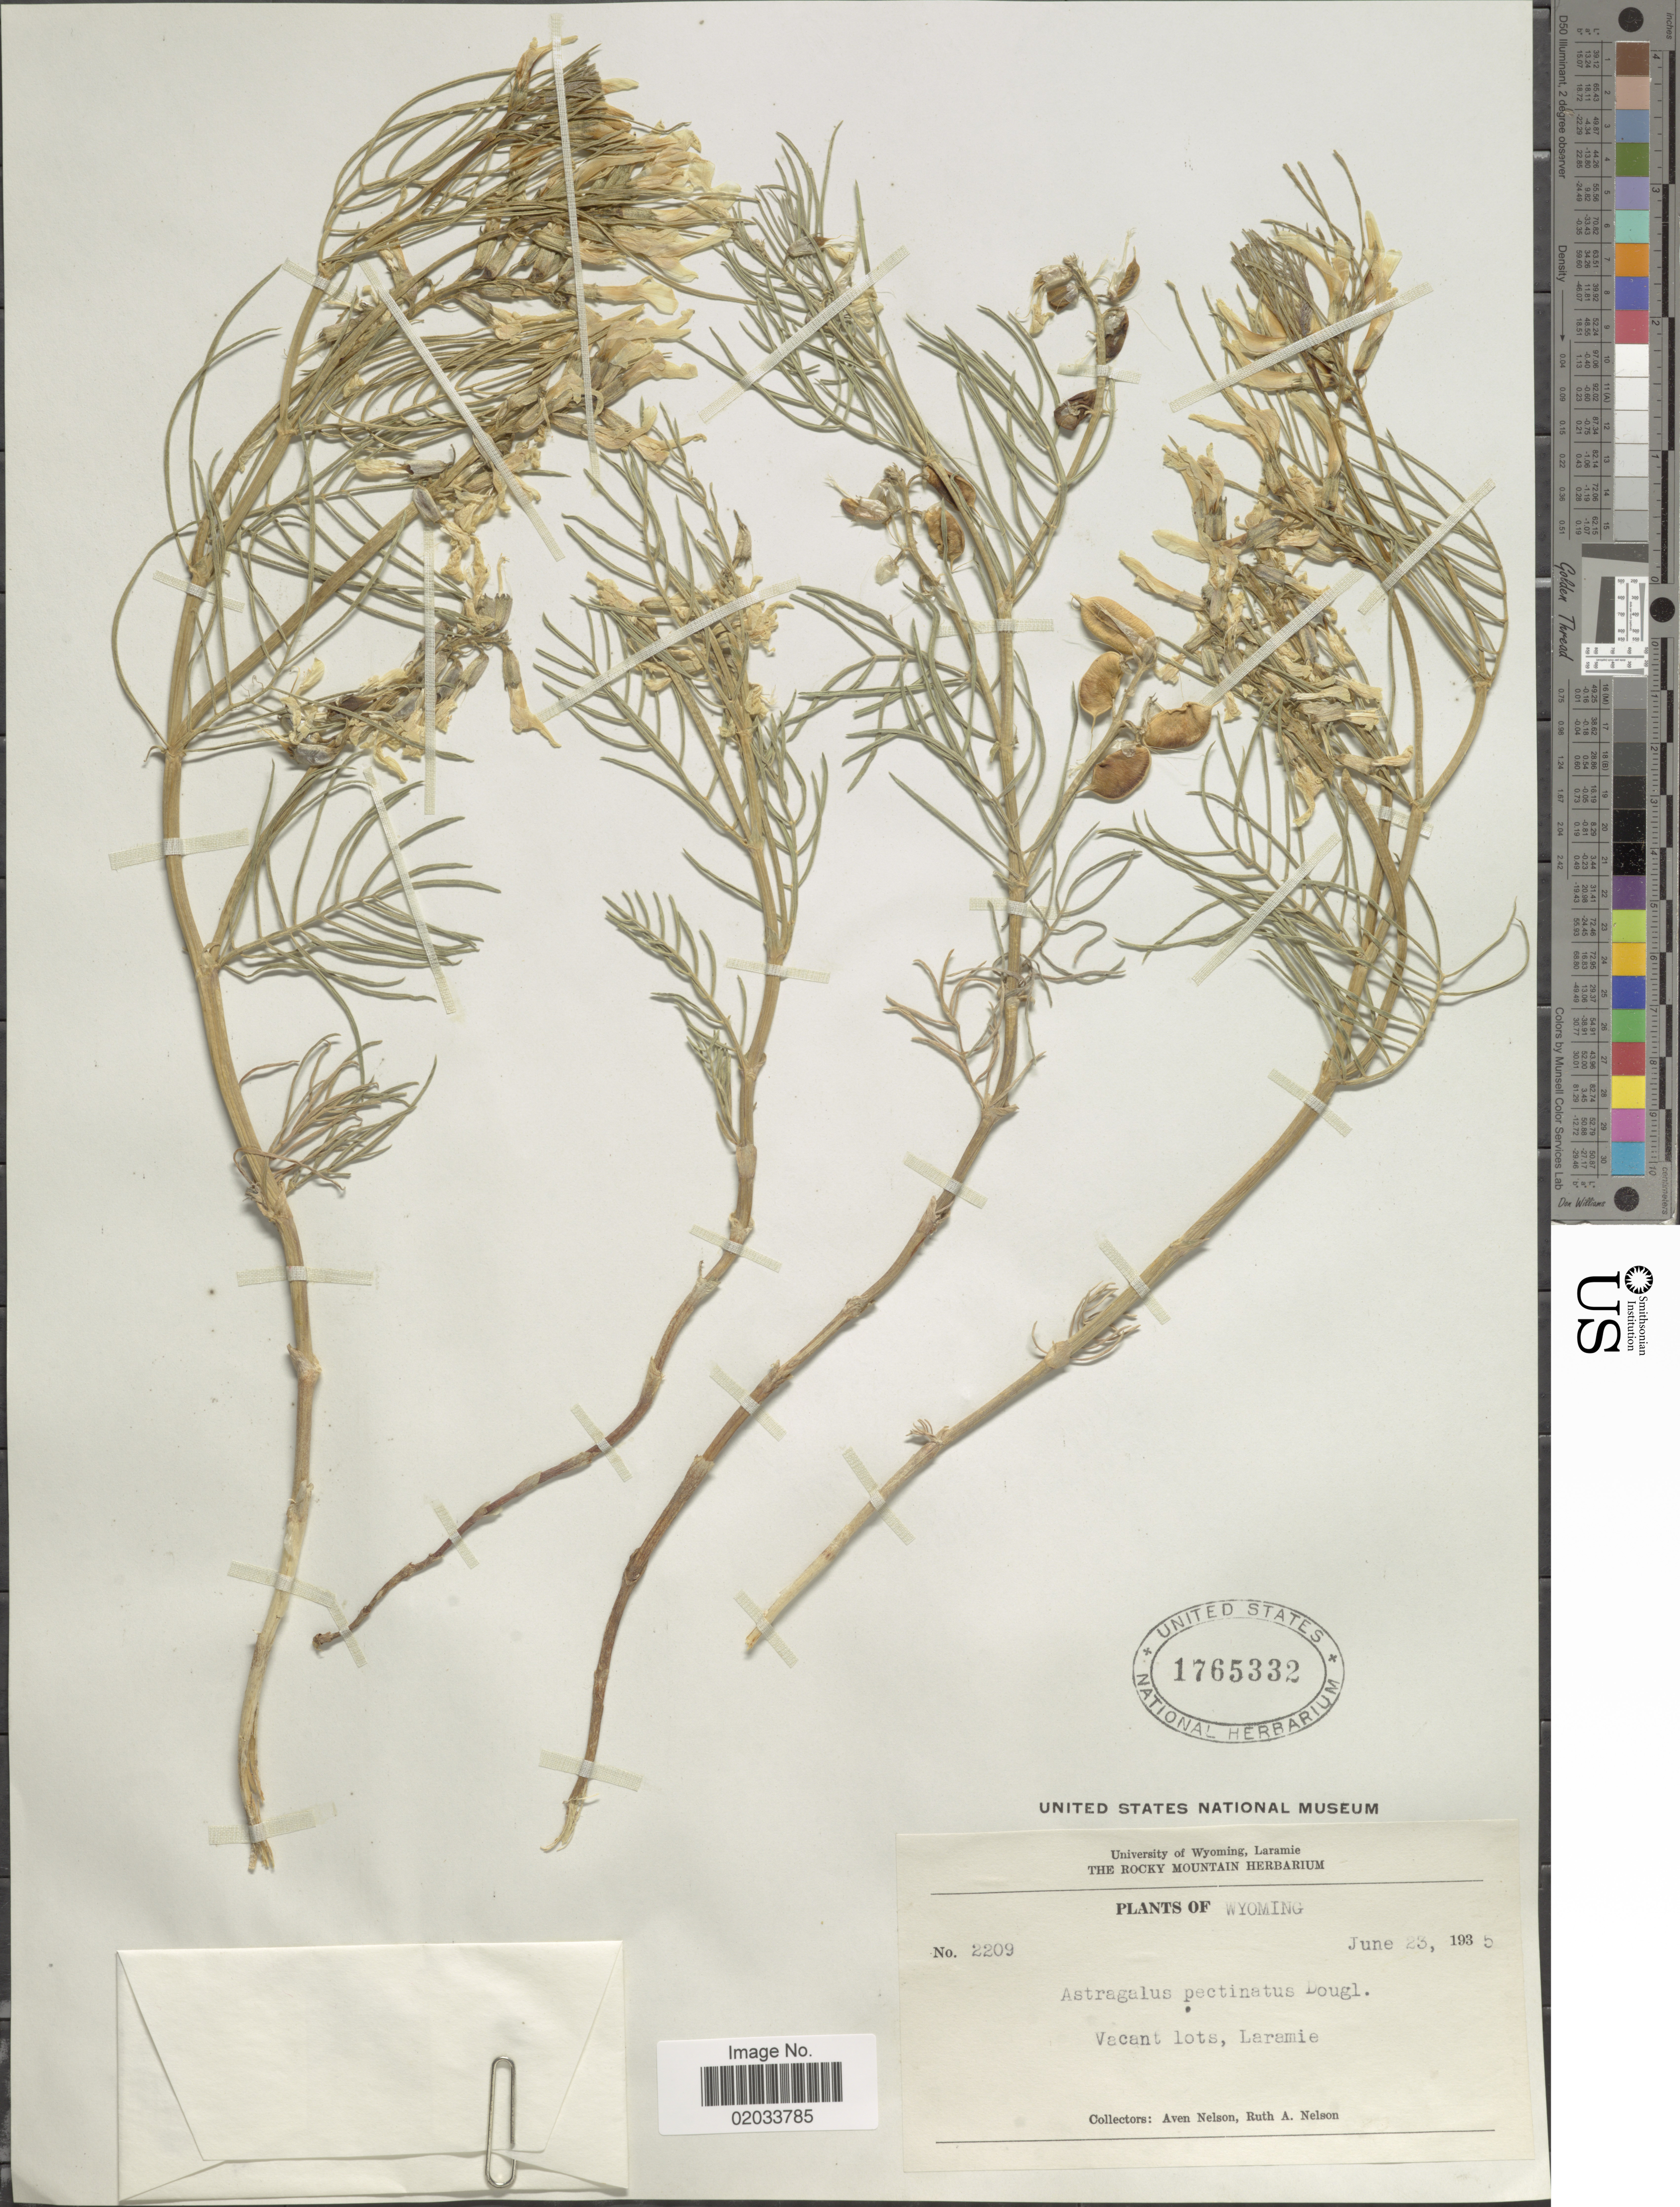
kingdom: Plantae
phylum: Tracheophyta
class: Magnoliopsida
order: Fabales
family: Fabaceae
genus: Astragalus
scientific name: Astragalus pectinatus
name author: (Hook.) G. Don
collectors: A. Nelson & R. A. Nelson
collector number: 2209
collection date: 1935-06-23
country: United States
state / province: Wyoming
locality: Vacant lots, Laramie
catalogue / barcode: US 1765332